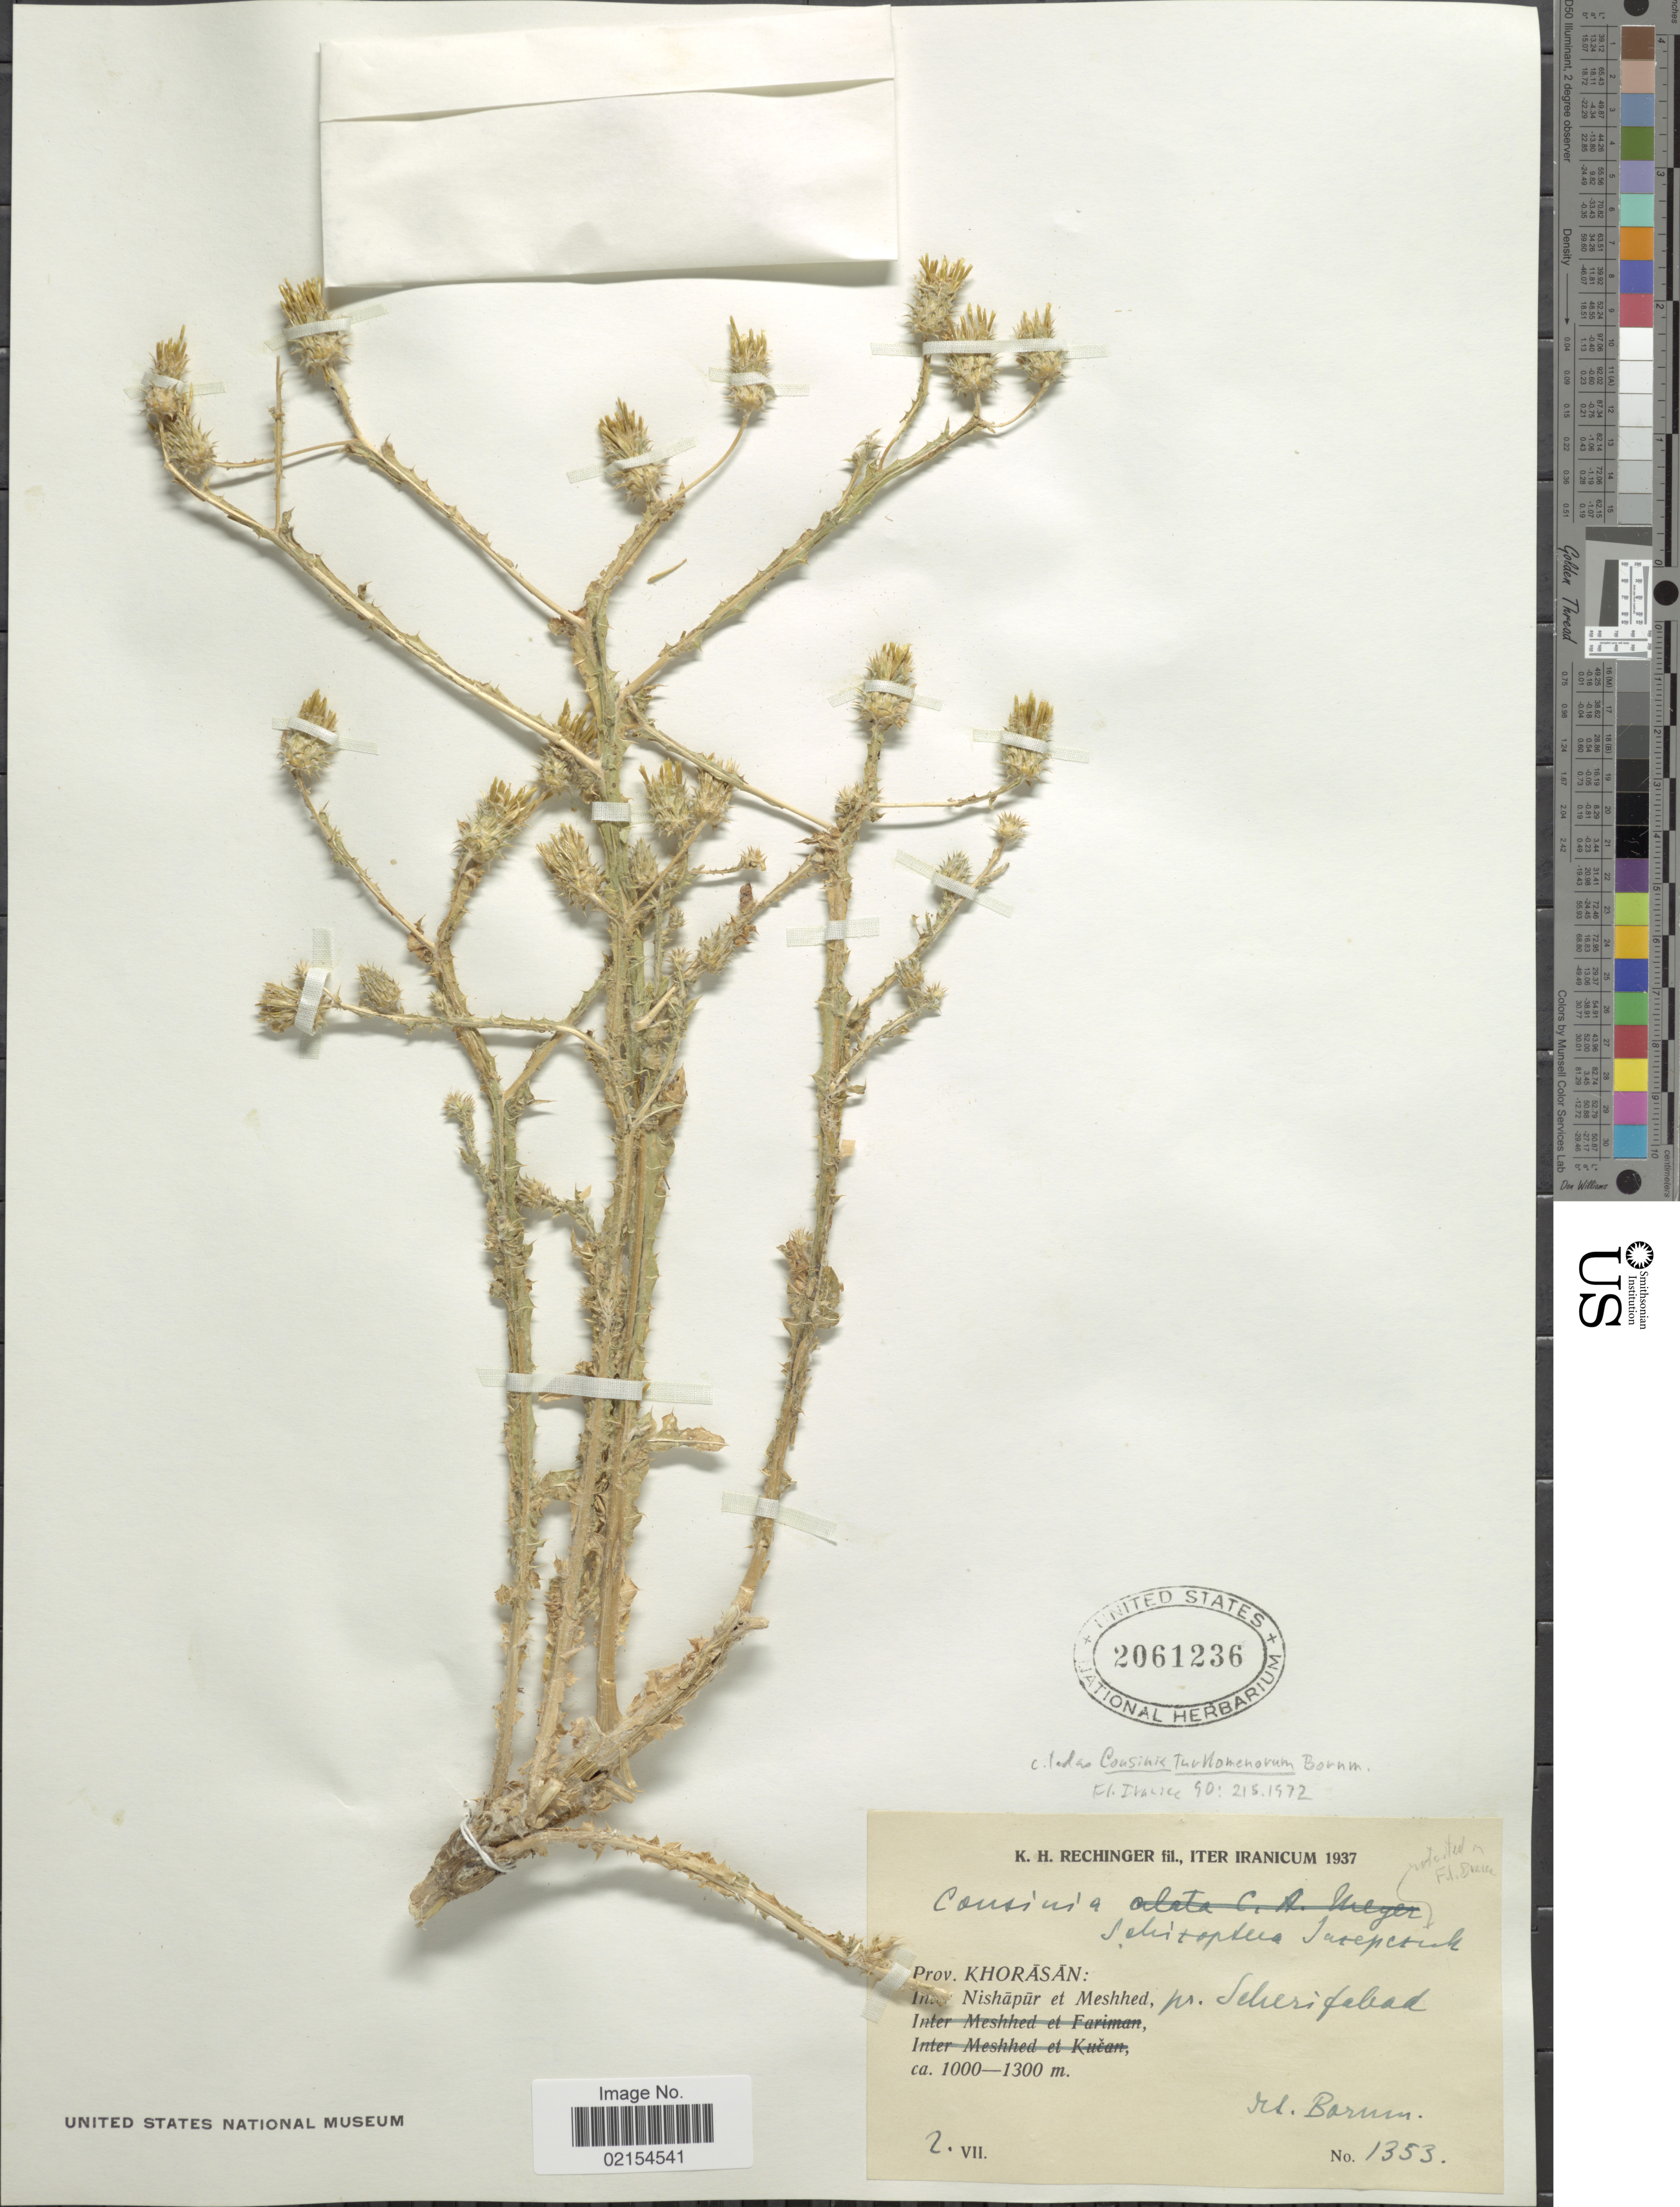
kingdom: Plantae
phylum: Tracheophyta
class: Magnoliopsida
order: Asterales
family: Asteraceae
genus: Cousinia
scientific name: Cousinia turkmenorum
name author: Bornm.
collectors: K. H. Rechinger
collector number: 1353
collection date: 1937-07-02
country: Iran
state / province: Khorasan [obsolete]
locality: Iter Iranicum, Prov. Khorasan: Inter Nishapur et Meshhed, pr. Seherifabad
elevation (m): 1000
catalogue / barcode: US 2061236